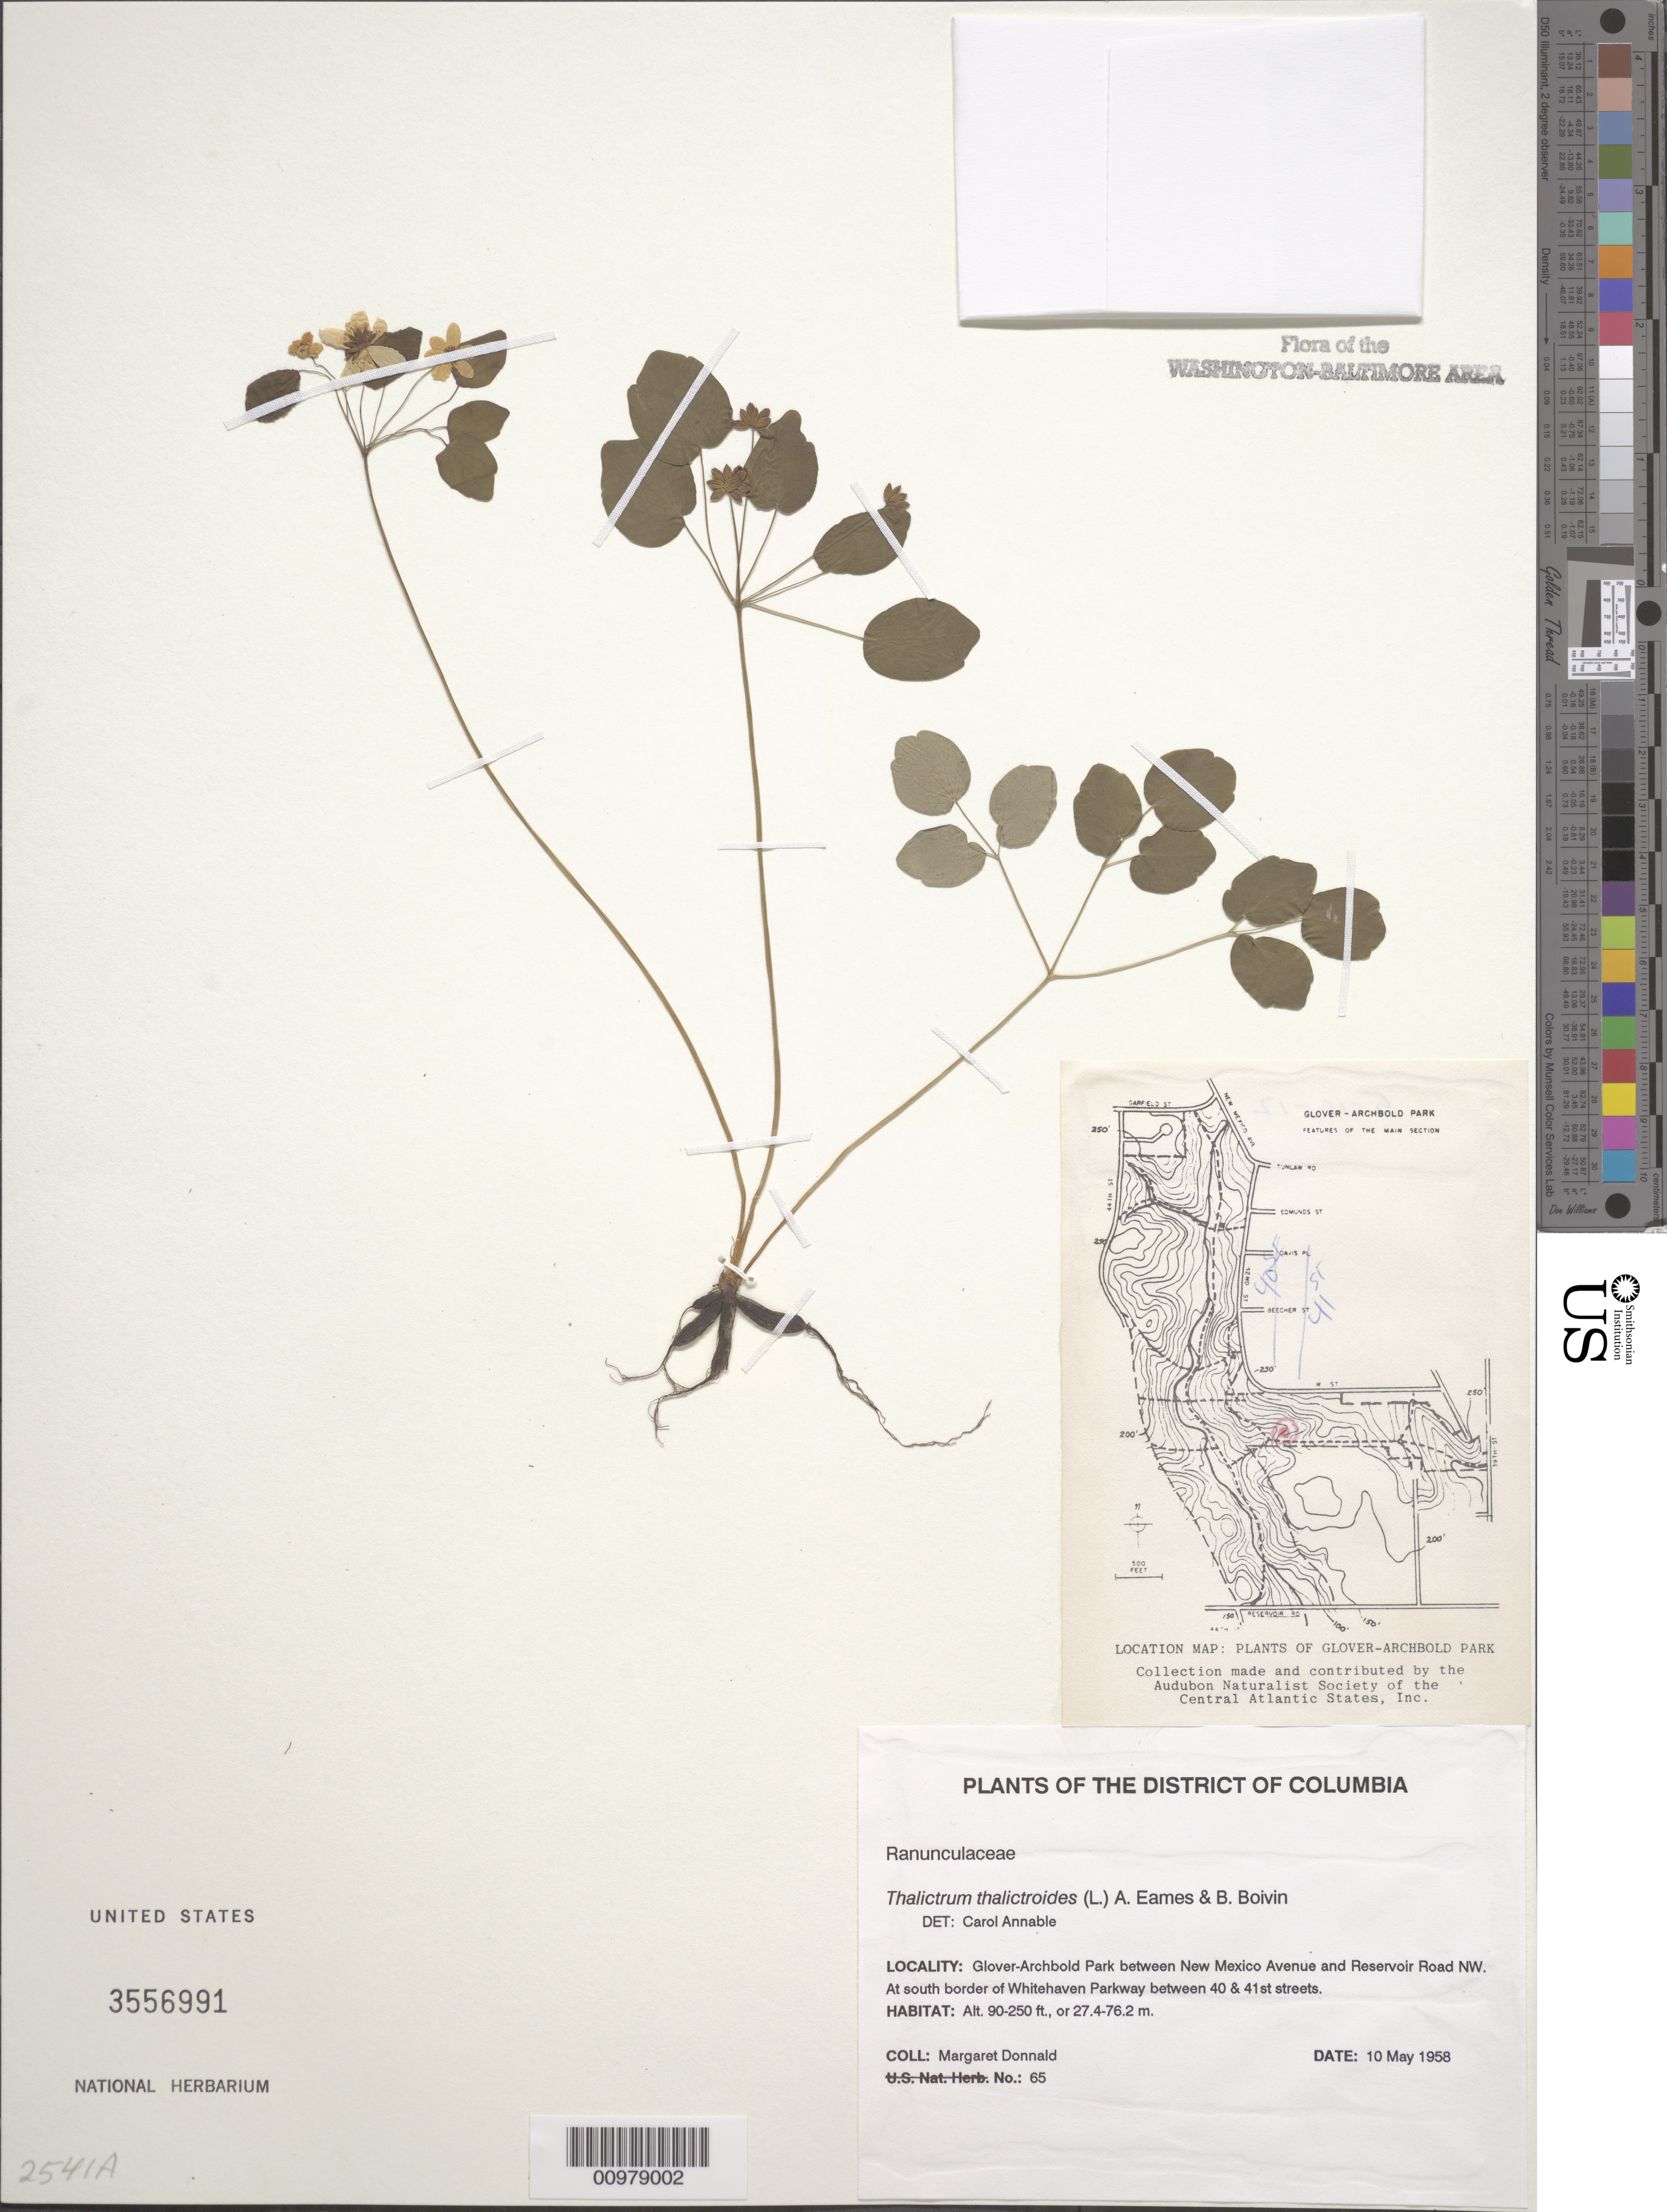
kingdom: Plantae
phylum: Tracheophyta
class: Magnoliopsida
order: Ranunculales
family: Ranunculaceae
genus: Thalictrum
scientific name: Thalictrum thalictroides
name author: (L.) A.J. Eames & B. Boivin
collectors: M. Donnald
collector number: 65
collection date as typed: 10 May 1958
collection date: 1958-05-10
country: United States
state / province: District of Columbia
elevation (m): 27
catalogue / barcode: US 3556991